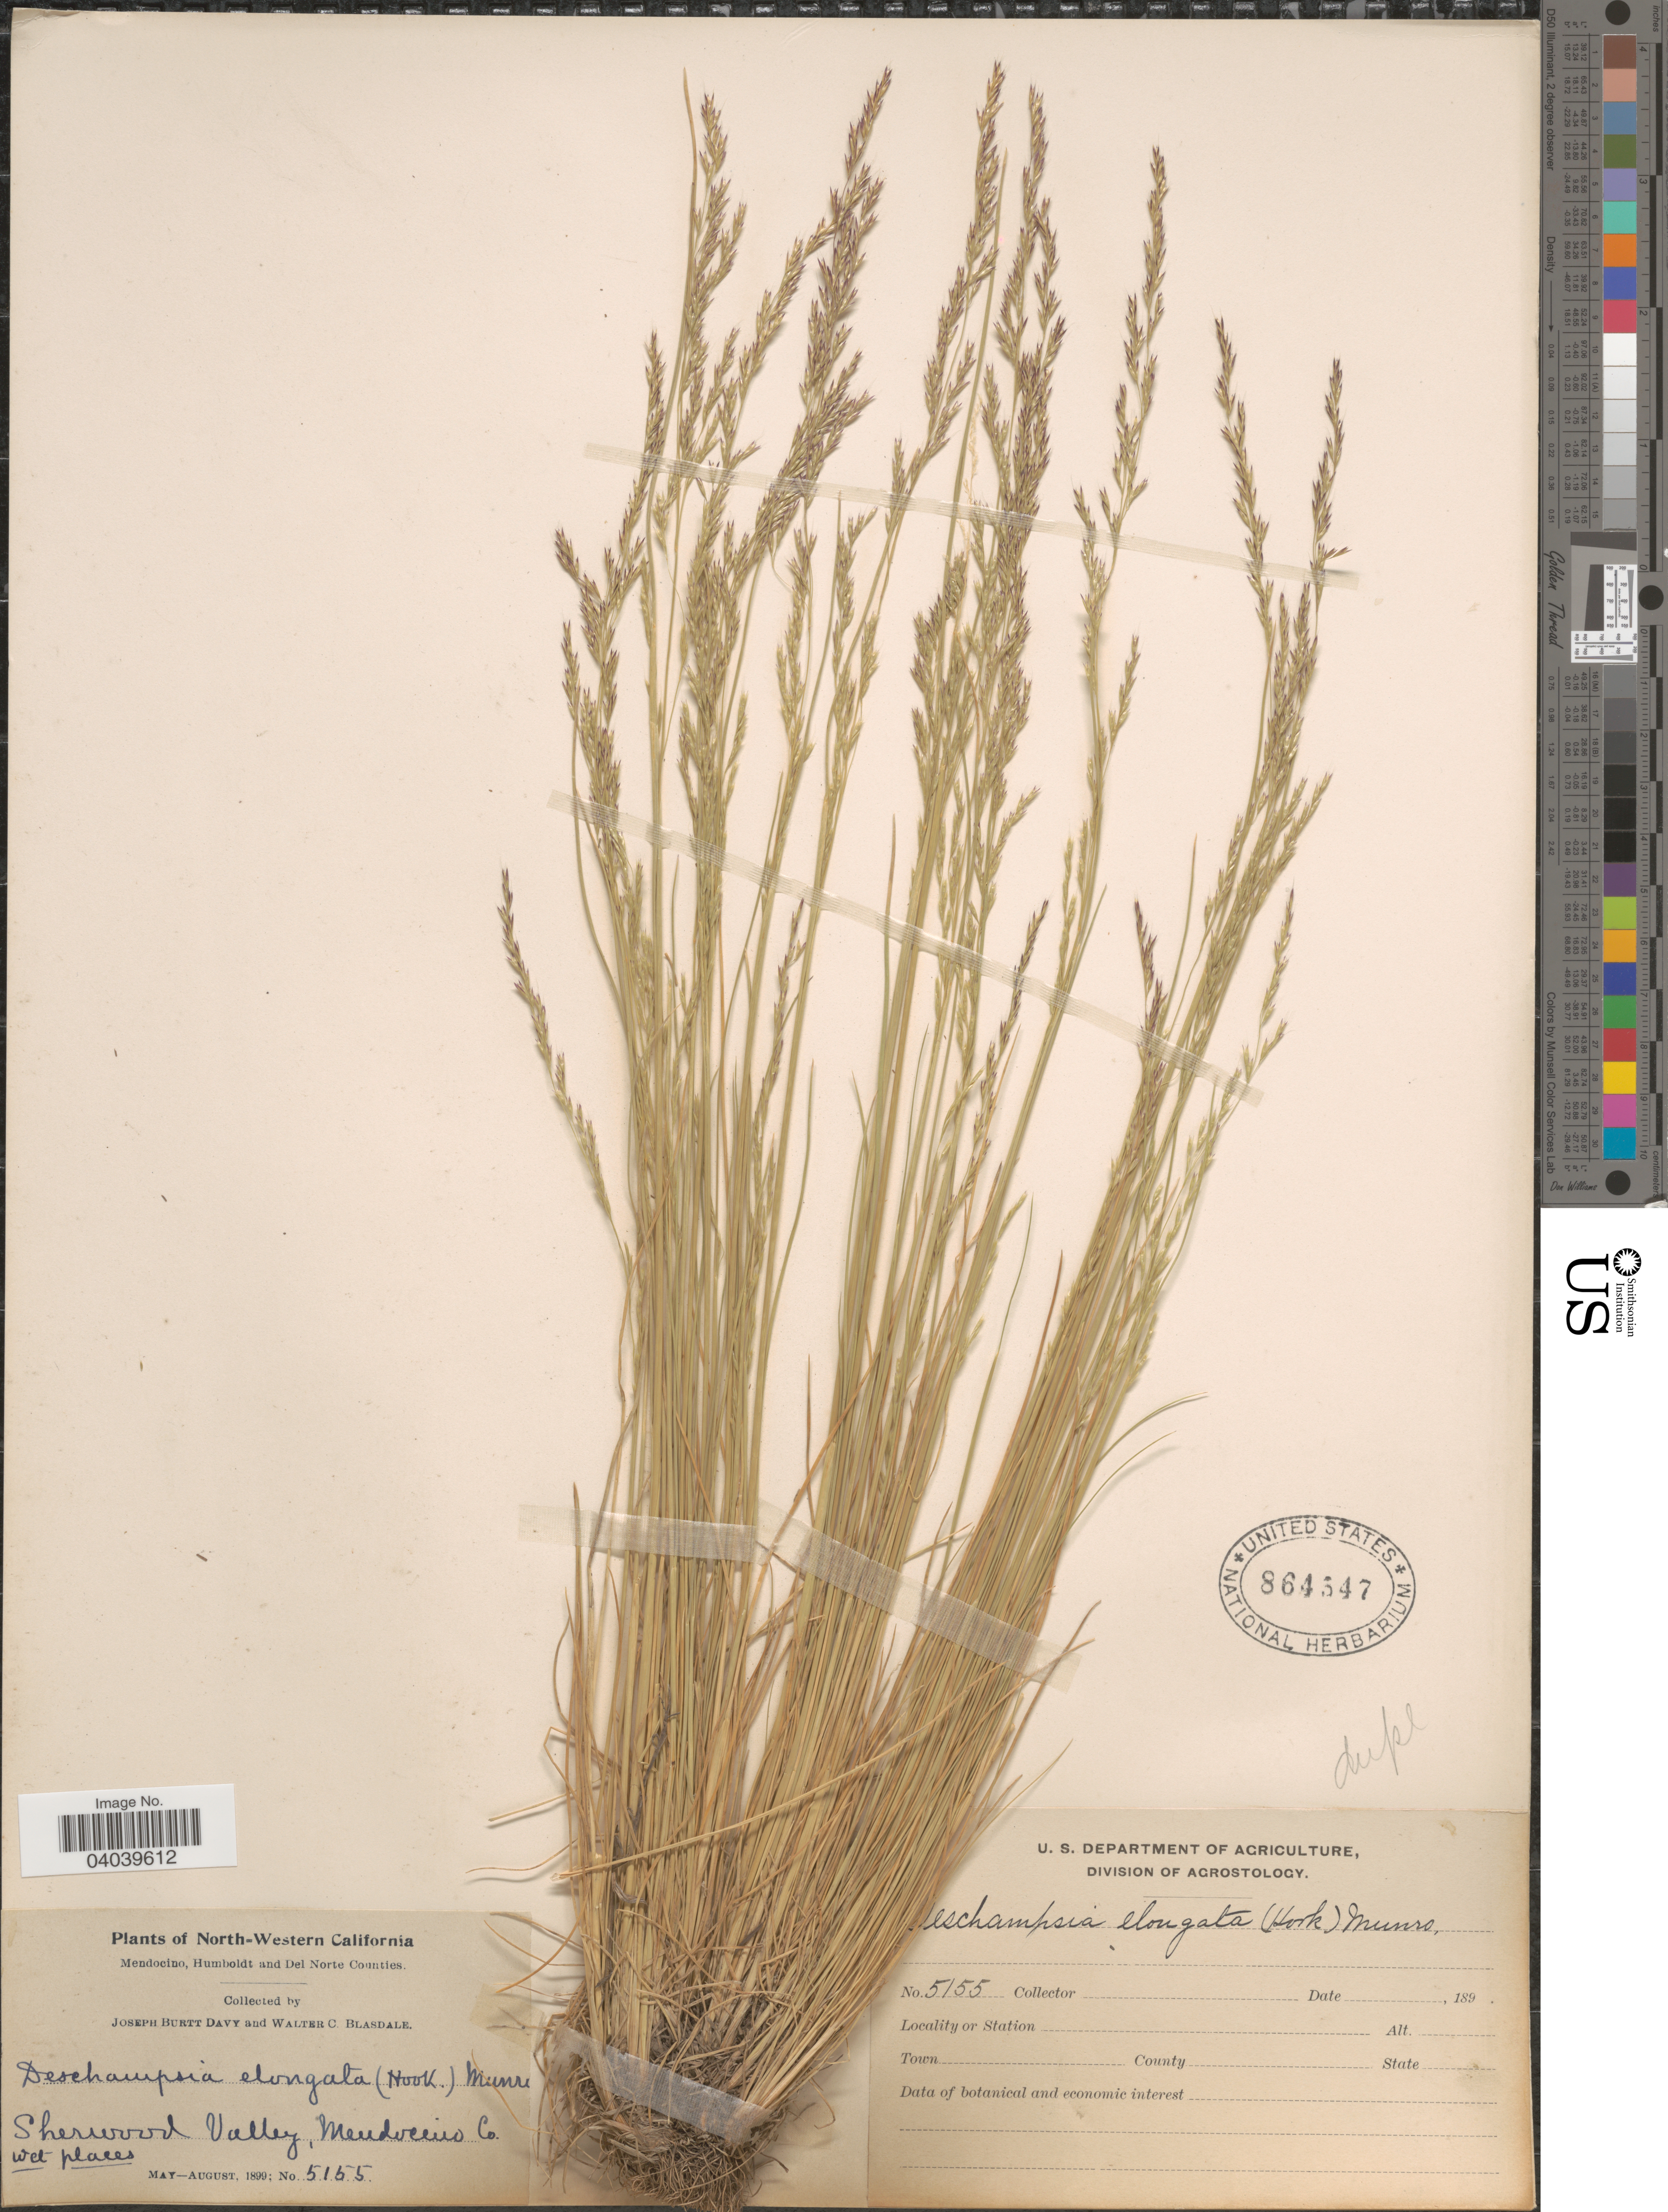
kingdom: Plantae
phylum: Tracheophyta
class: Liliopsida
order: Poales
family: Poaceae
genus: Deschampsia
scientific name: Deschampsia elongata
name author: (Hook.) Munro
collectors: J. Burtt Davy & W. Blasdale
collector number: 5155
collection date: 1899-05/1899-08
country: United States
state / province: California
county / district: Mendocino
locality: North-Western California. Sherwood Valley, Mendocino Co.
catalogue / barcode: US 864547